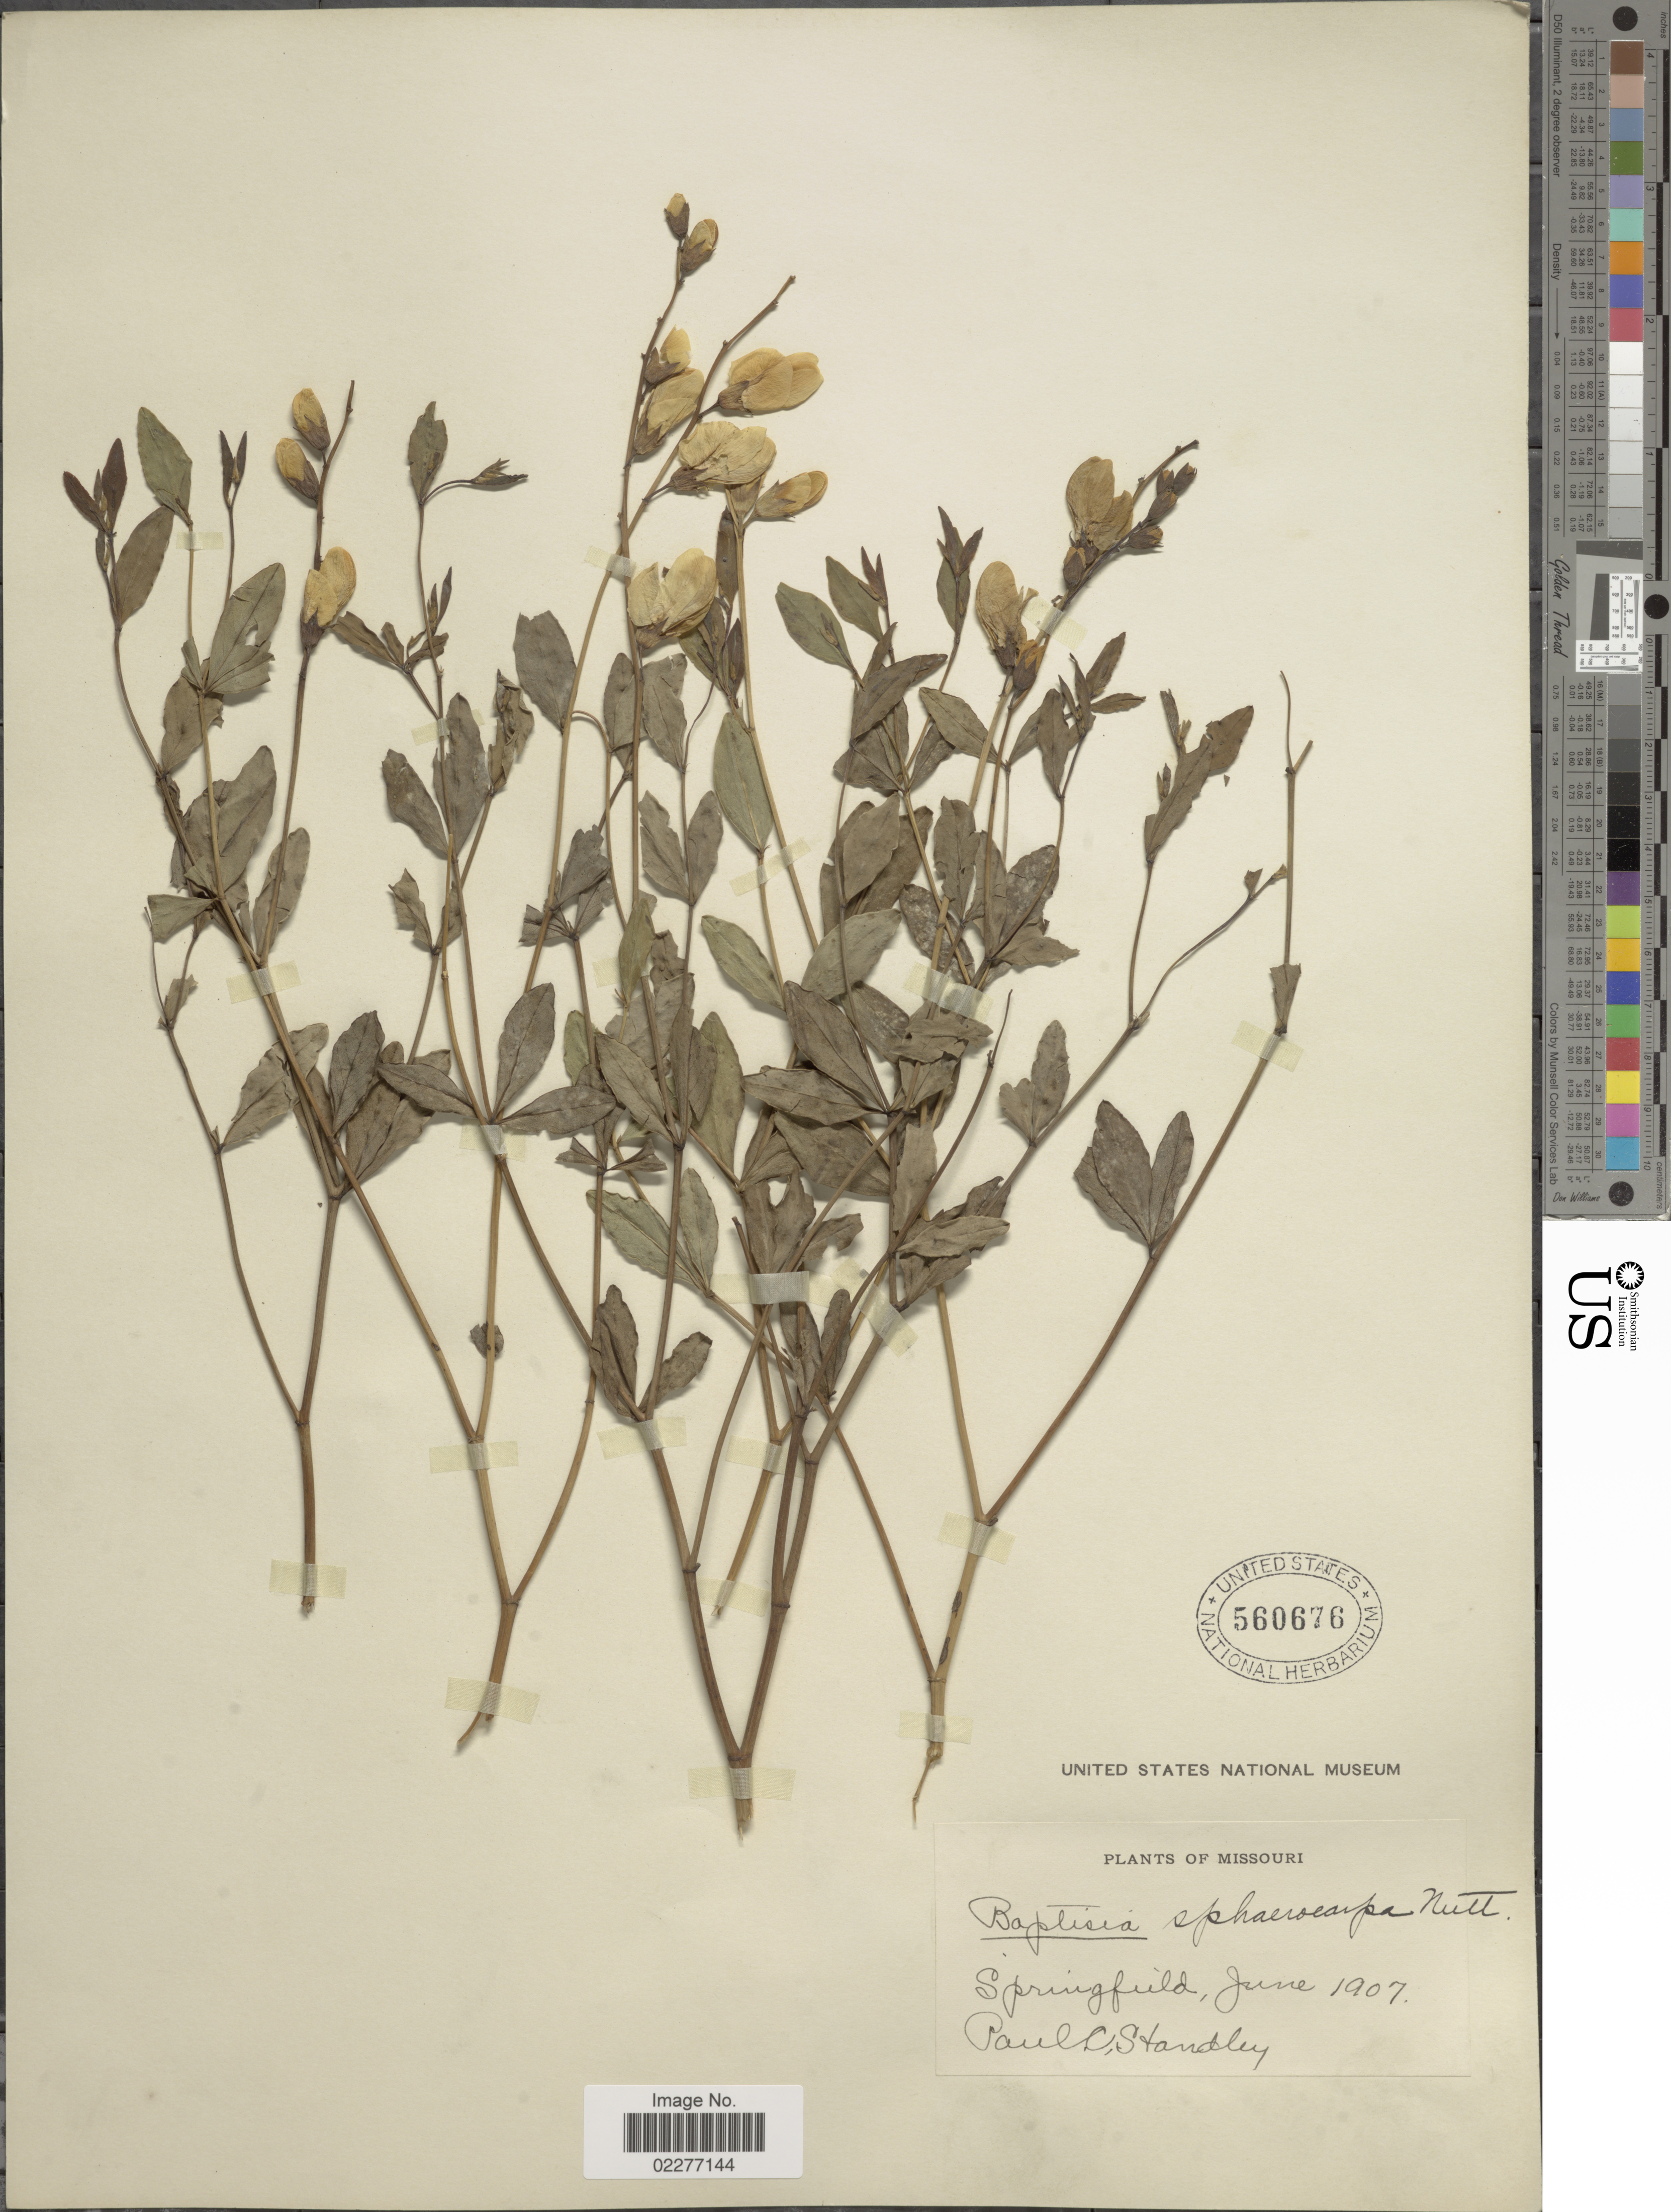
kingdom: Plantae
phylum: Tracheophyta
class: Magnoliopsida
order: Fabales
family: Fabaceae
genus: Baptisia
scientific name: Baptisia viridis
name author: Larisey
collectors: P. C. Standley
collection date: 1907-06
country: United States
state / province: Missouri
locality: Springfield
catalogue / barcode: US 560676